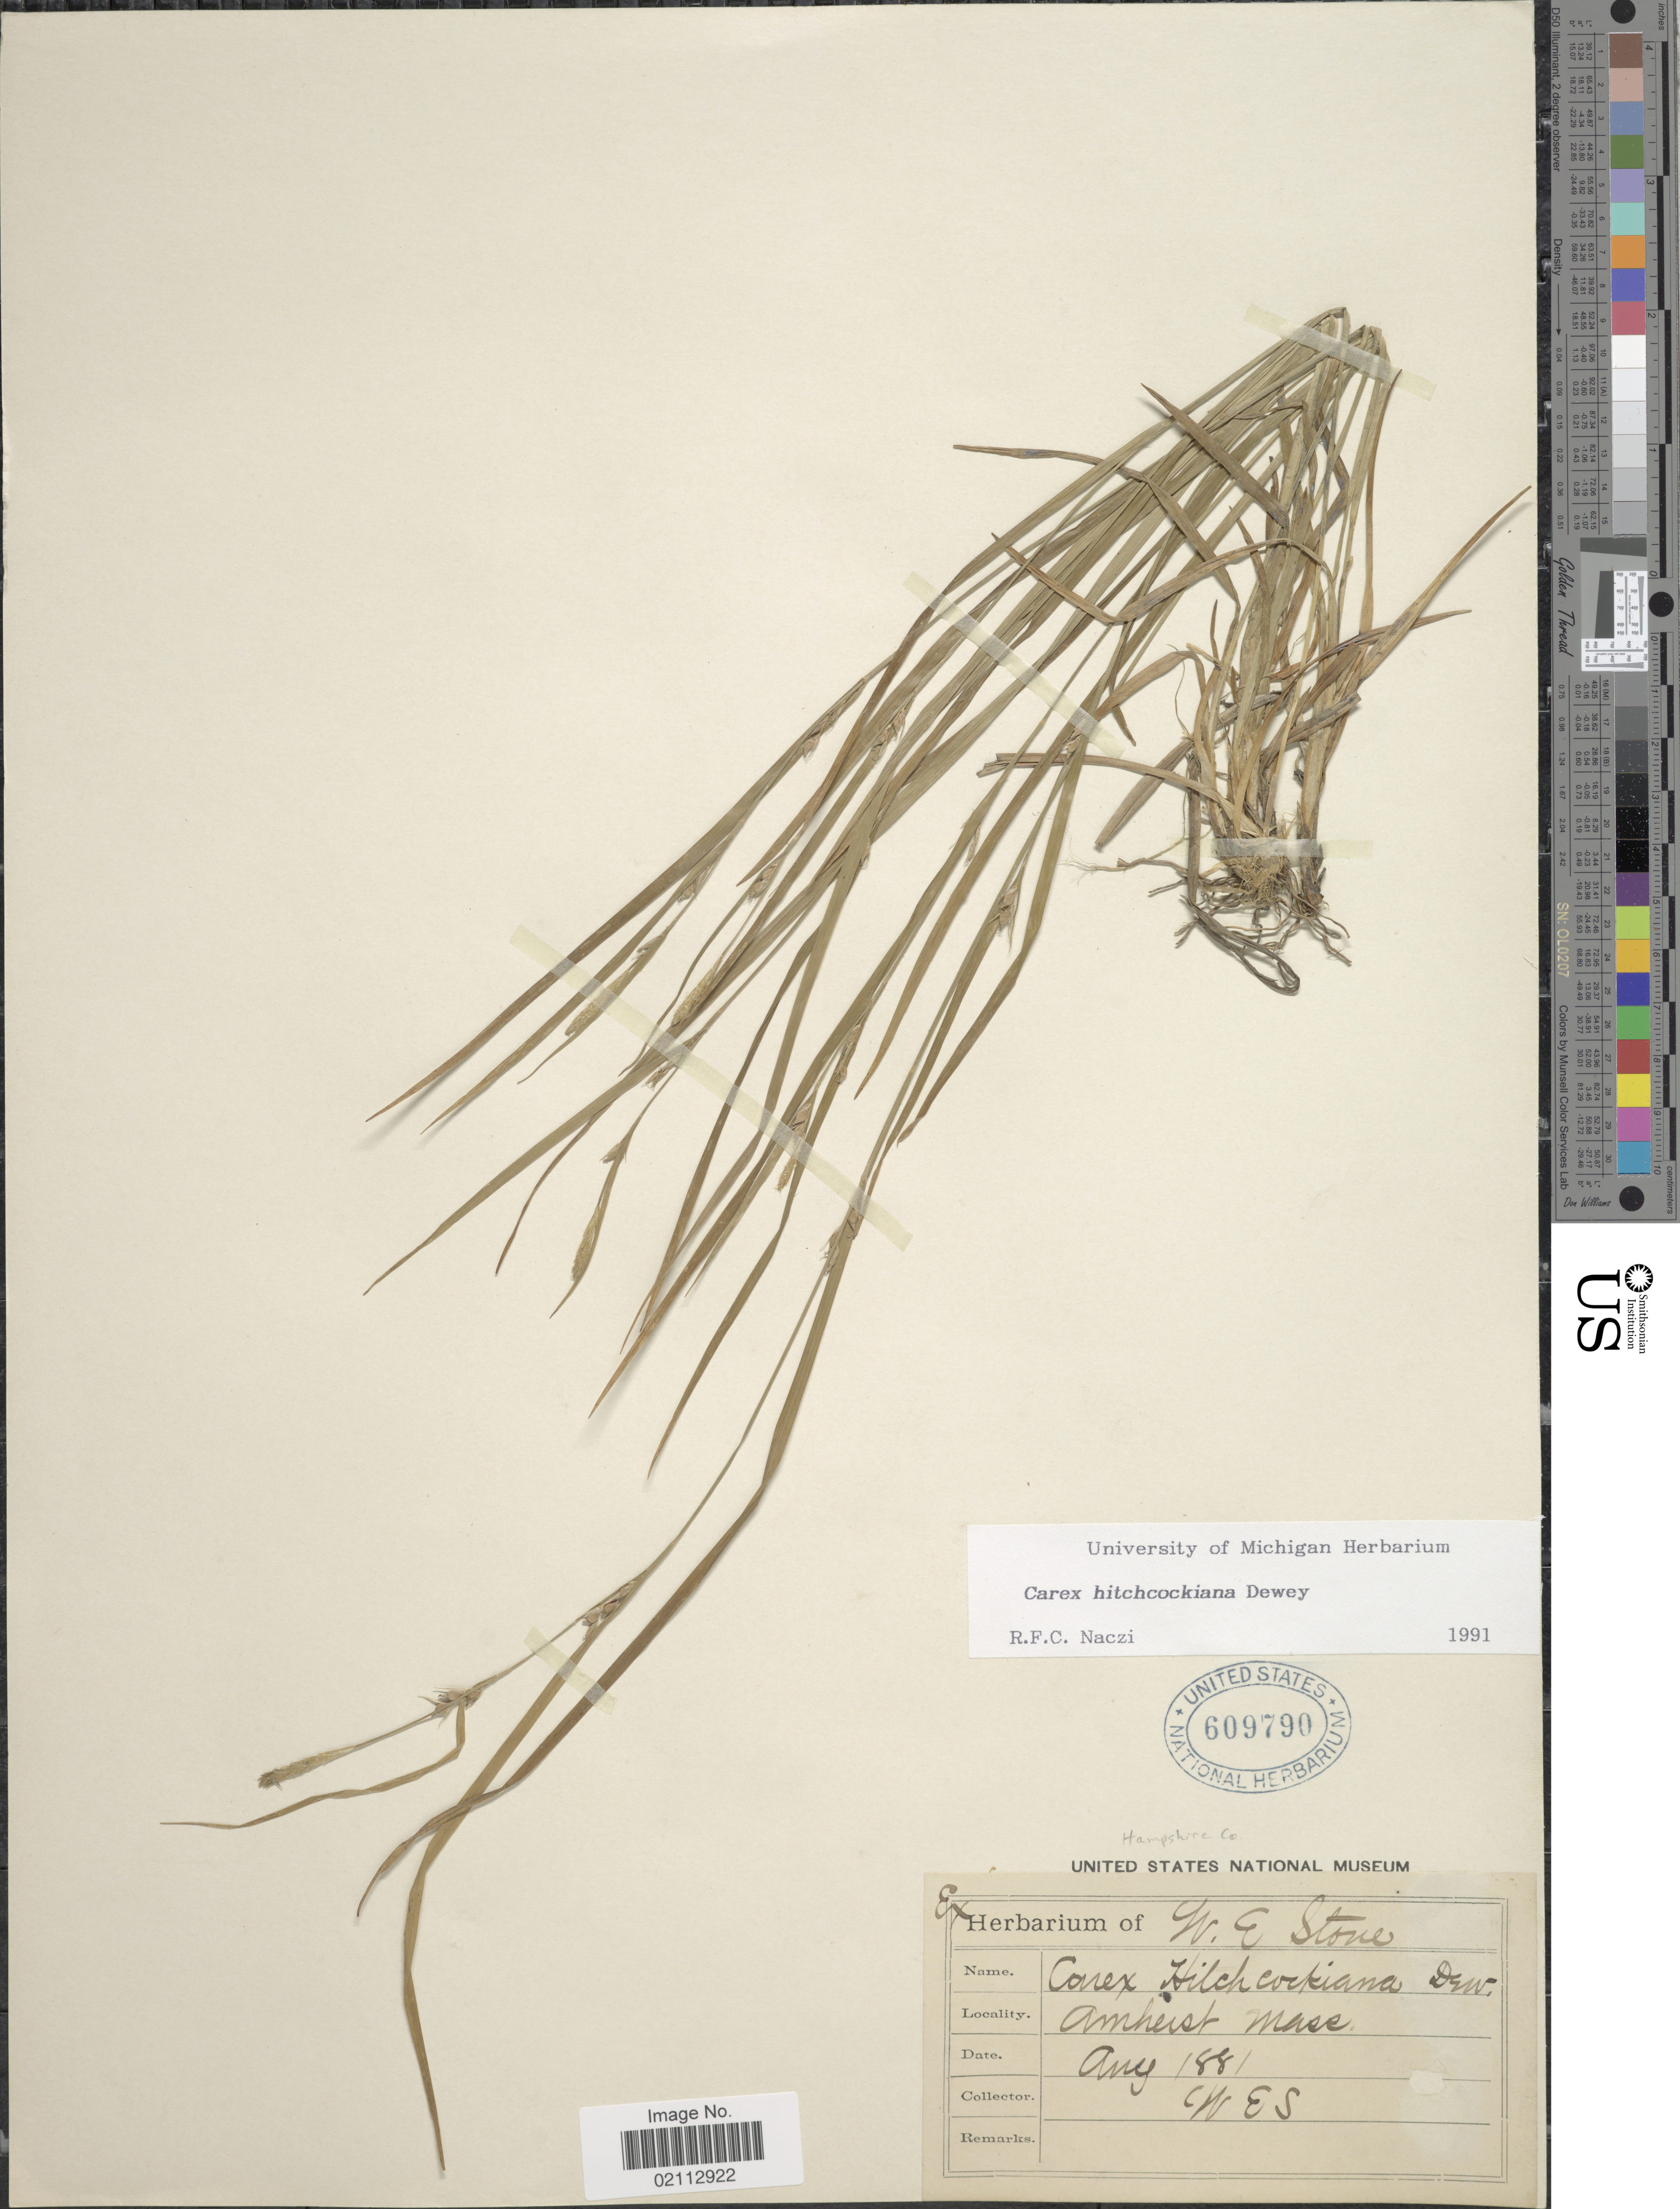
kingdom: Plantae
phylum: Tracheophyta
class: Liliopsida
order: Poales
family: Cyperaceae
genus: Carex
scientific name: Carex hitchcockiana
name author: Dewey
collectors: W. Stone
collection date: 1881-08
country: United States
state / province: Massachusetts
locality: Amherst, Mass.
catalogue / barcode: US 609790